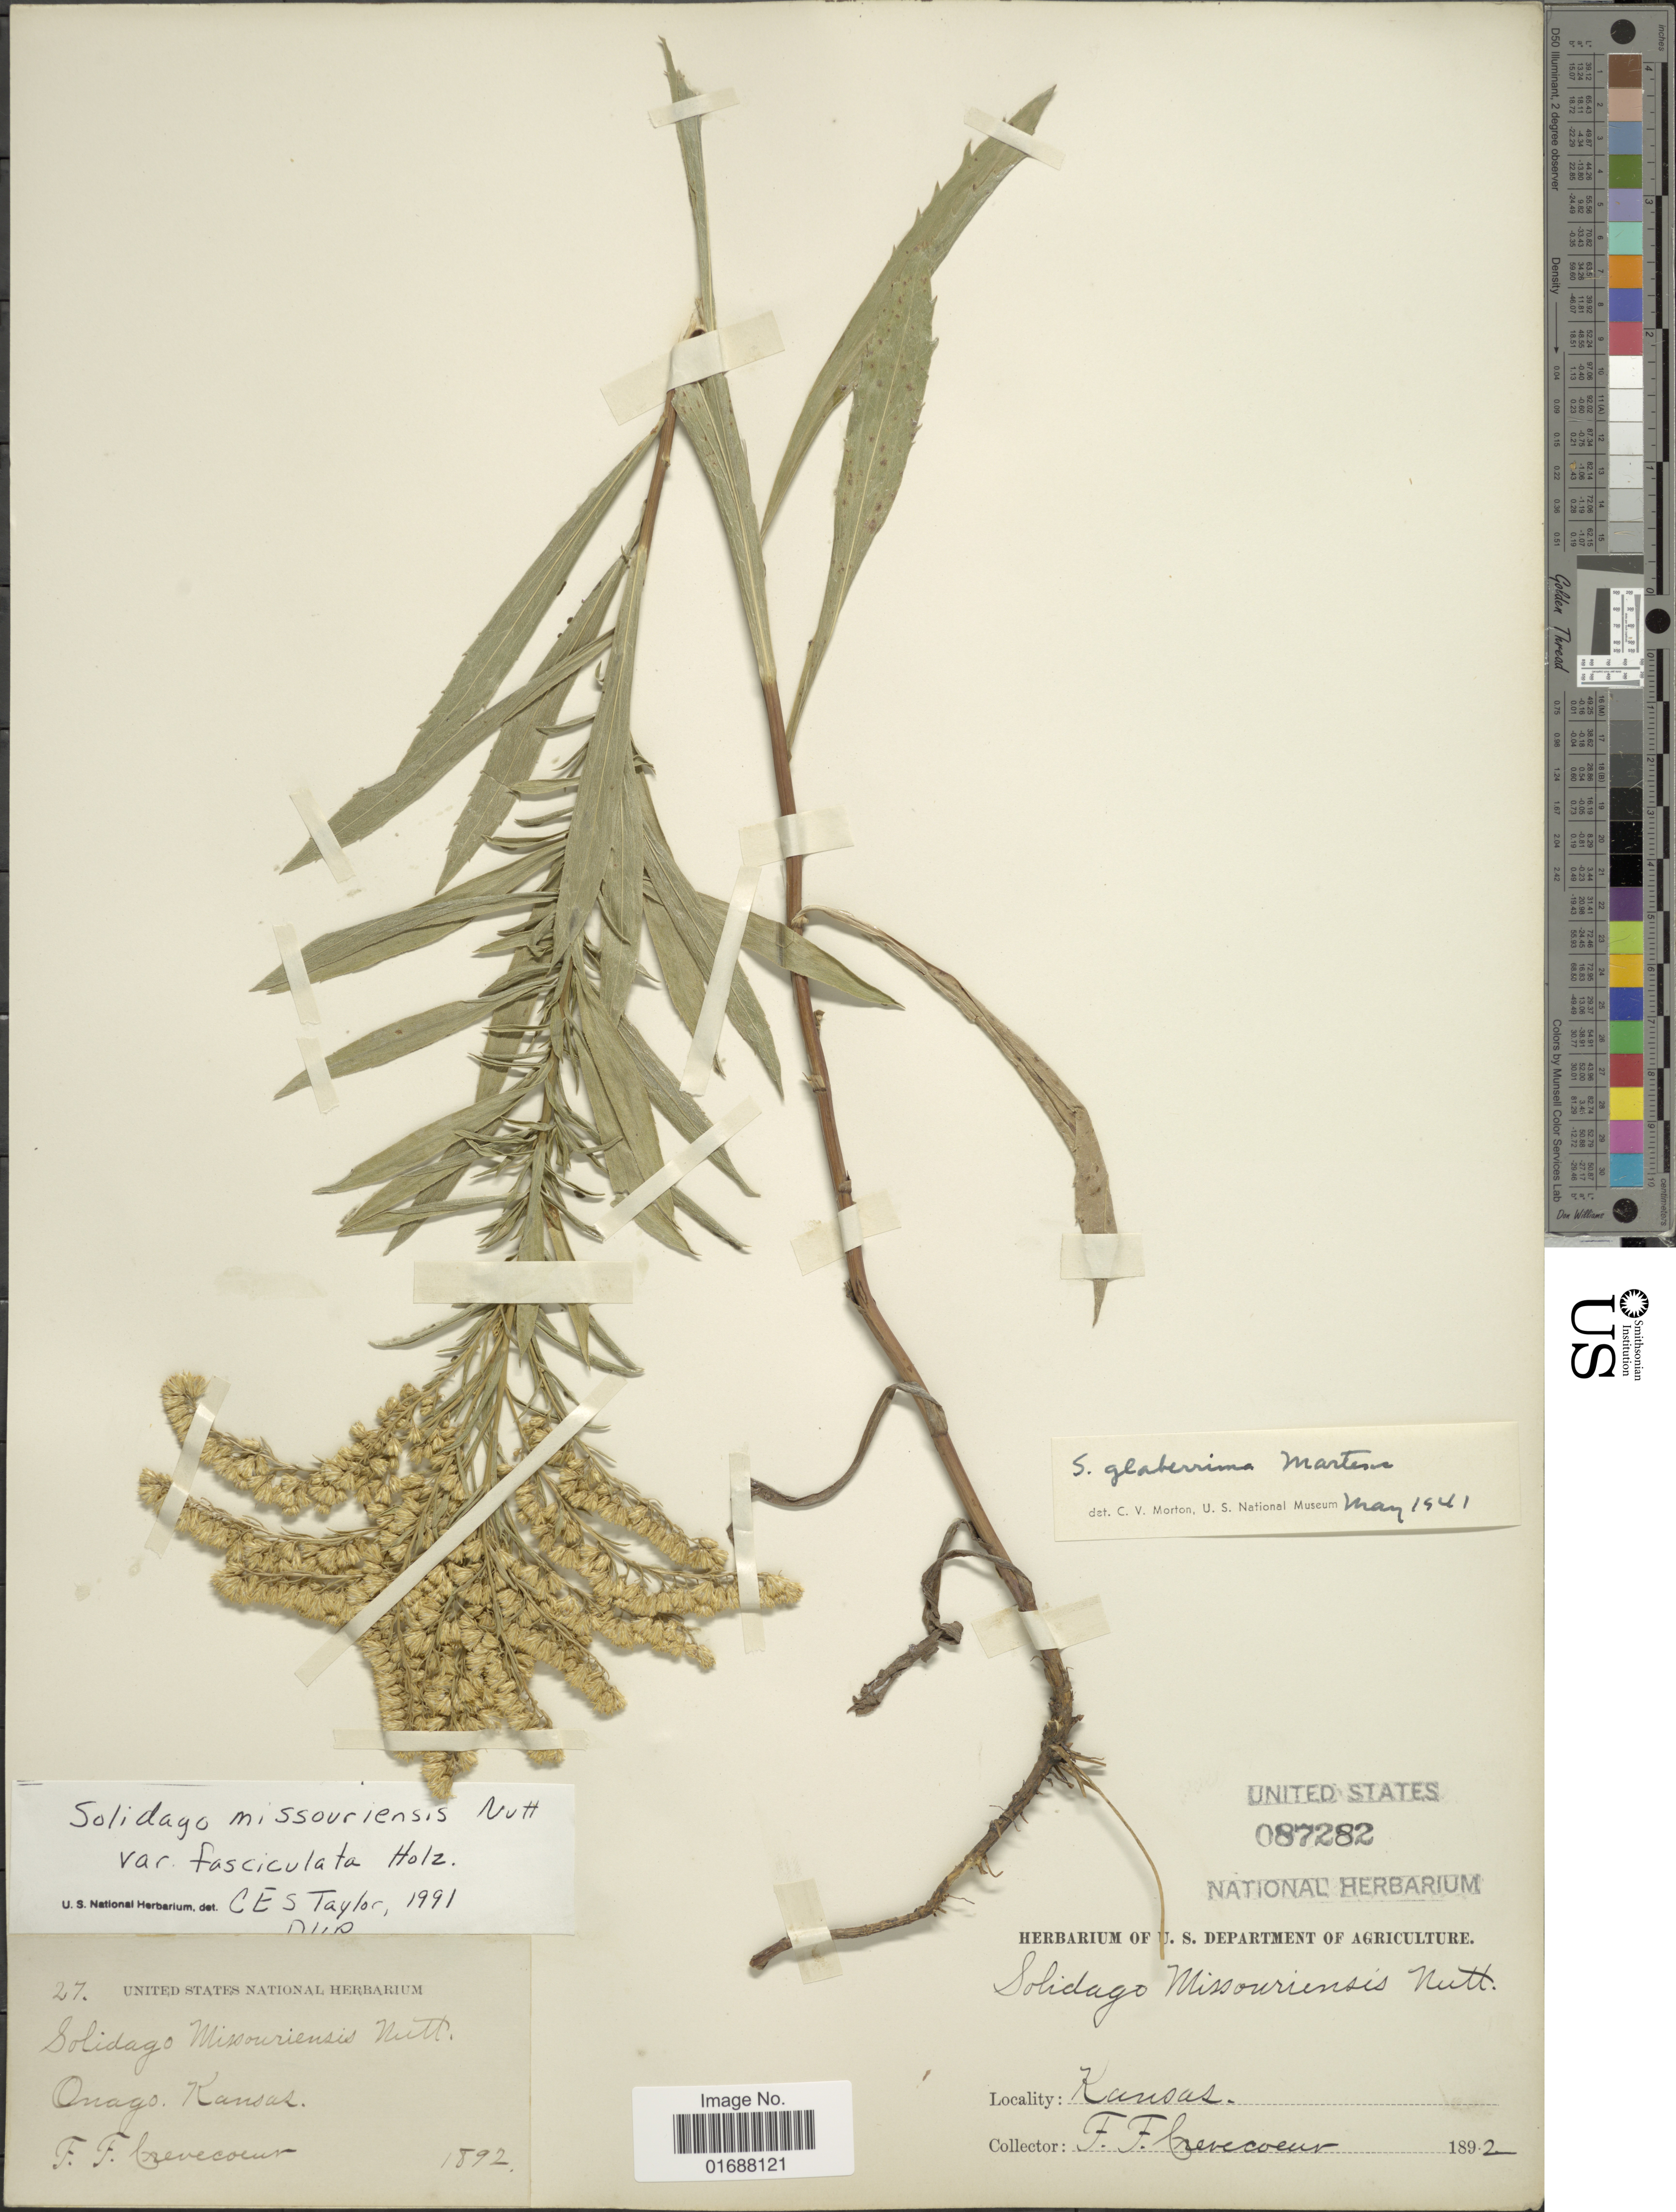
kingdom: Plantae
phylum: Tracheophyta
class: Magnoliopsida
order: Asterales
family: Asteraceae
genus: Solidago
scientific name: Solidago missouriensis var. fasciculata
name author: Holz.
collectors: F. F. Crevecoeur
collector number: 27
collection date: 1892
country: United States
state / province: Kansas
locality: Onago, Kansas.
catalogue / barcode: US 87282